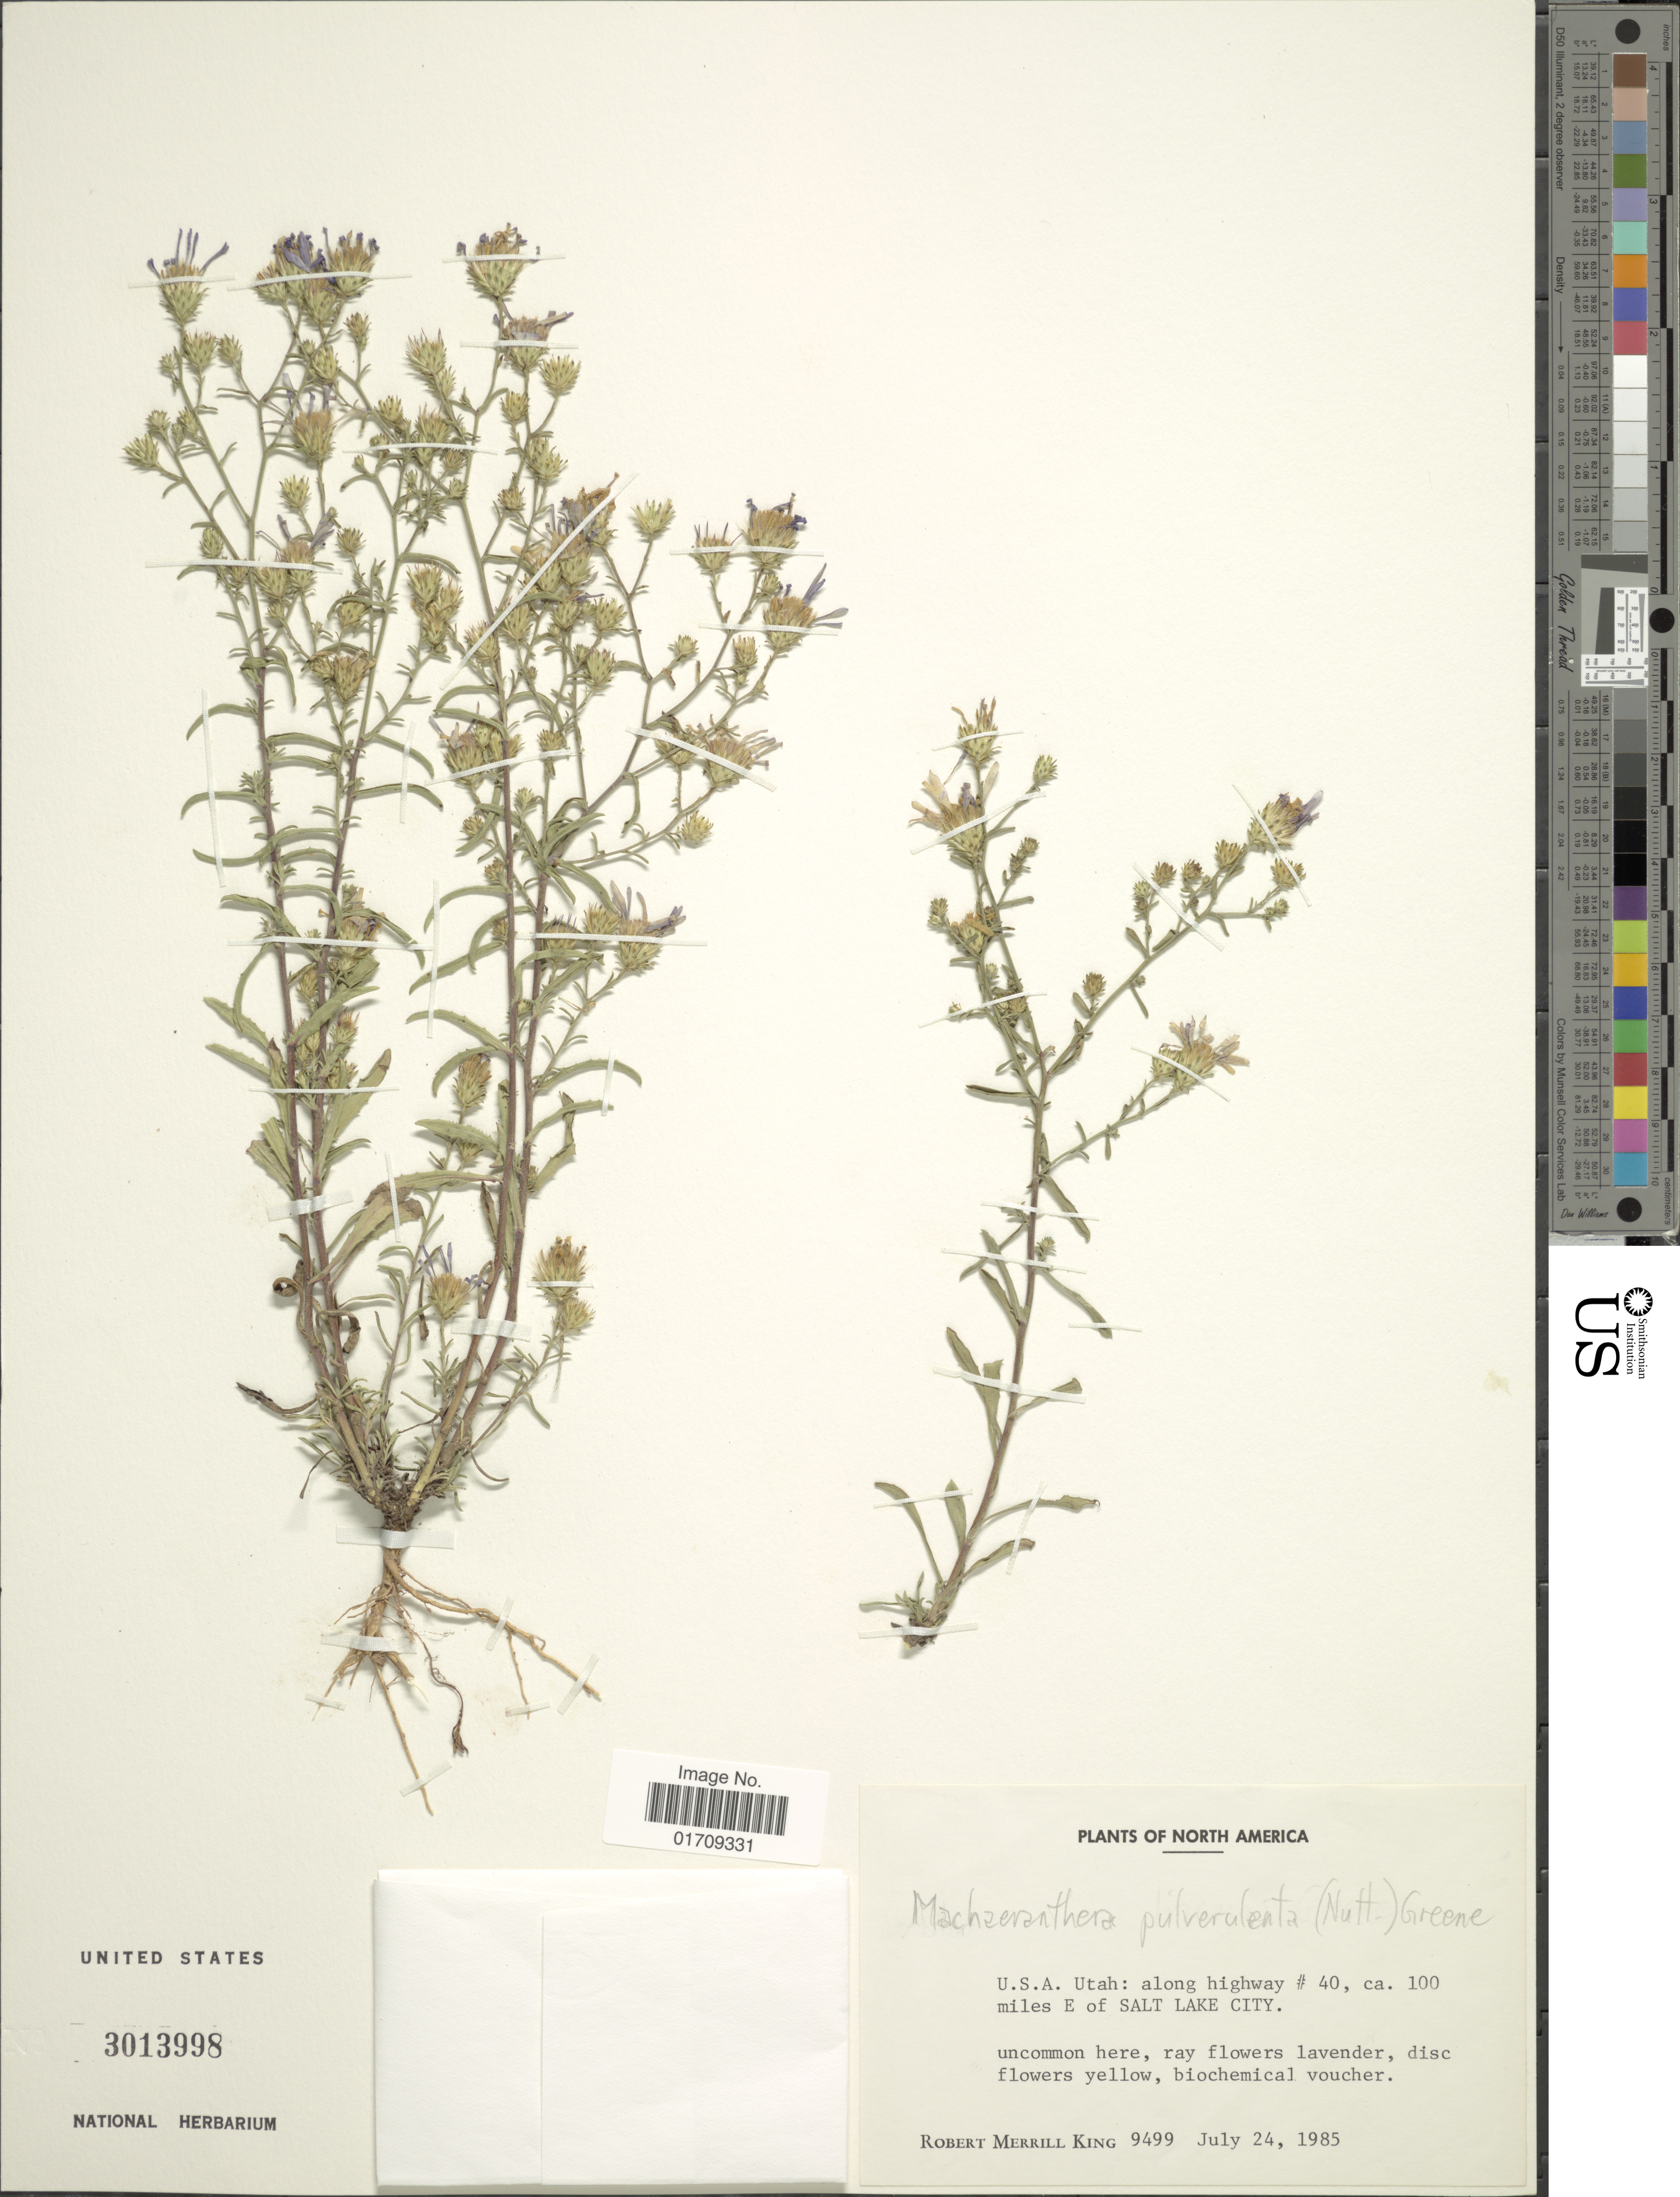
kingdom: Plantae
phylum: Tracheophyta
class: Magnoliopsida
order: Asterales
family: Asteraceae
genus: Machaeranthera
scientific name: Machaeranthera pulverulenta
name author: (Nutt.) Greene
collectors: R. M. King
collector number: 9499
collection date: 1985-07-24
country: United States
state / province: Utah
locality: North America, U.S.A., along highway #40, ca 100 miles E of Salt Lake City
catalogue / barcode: US 3013998